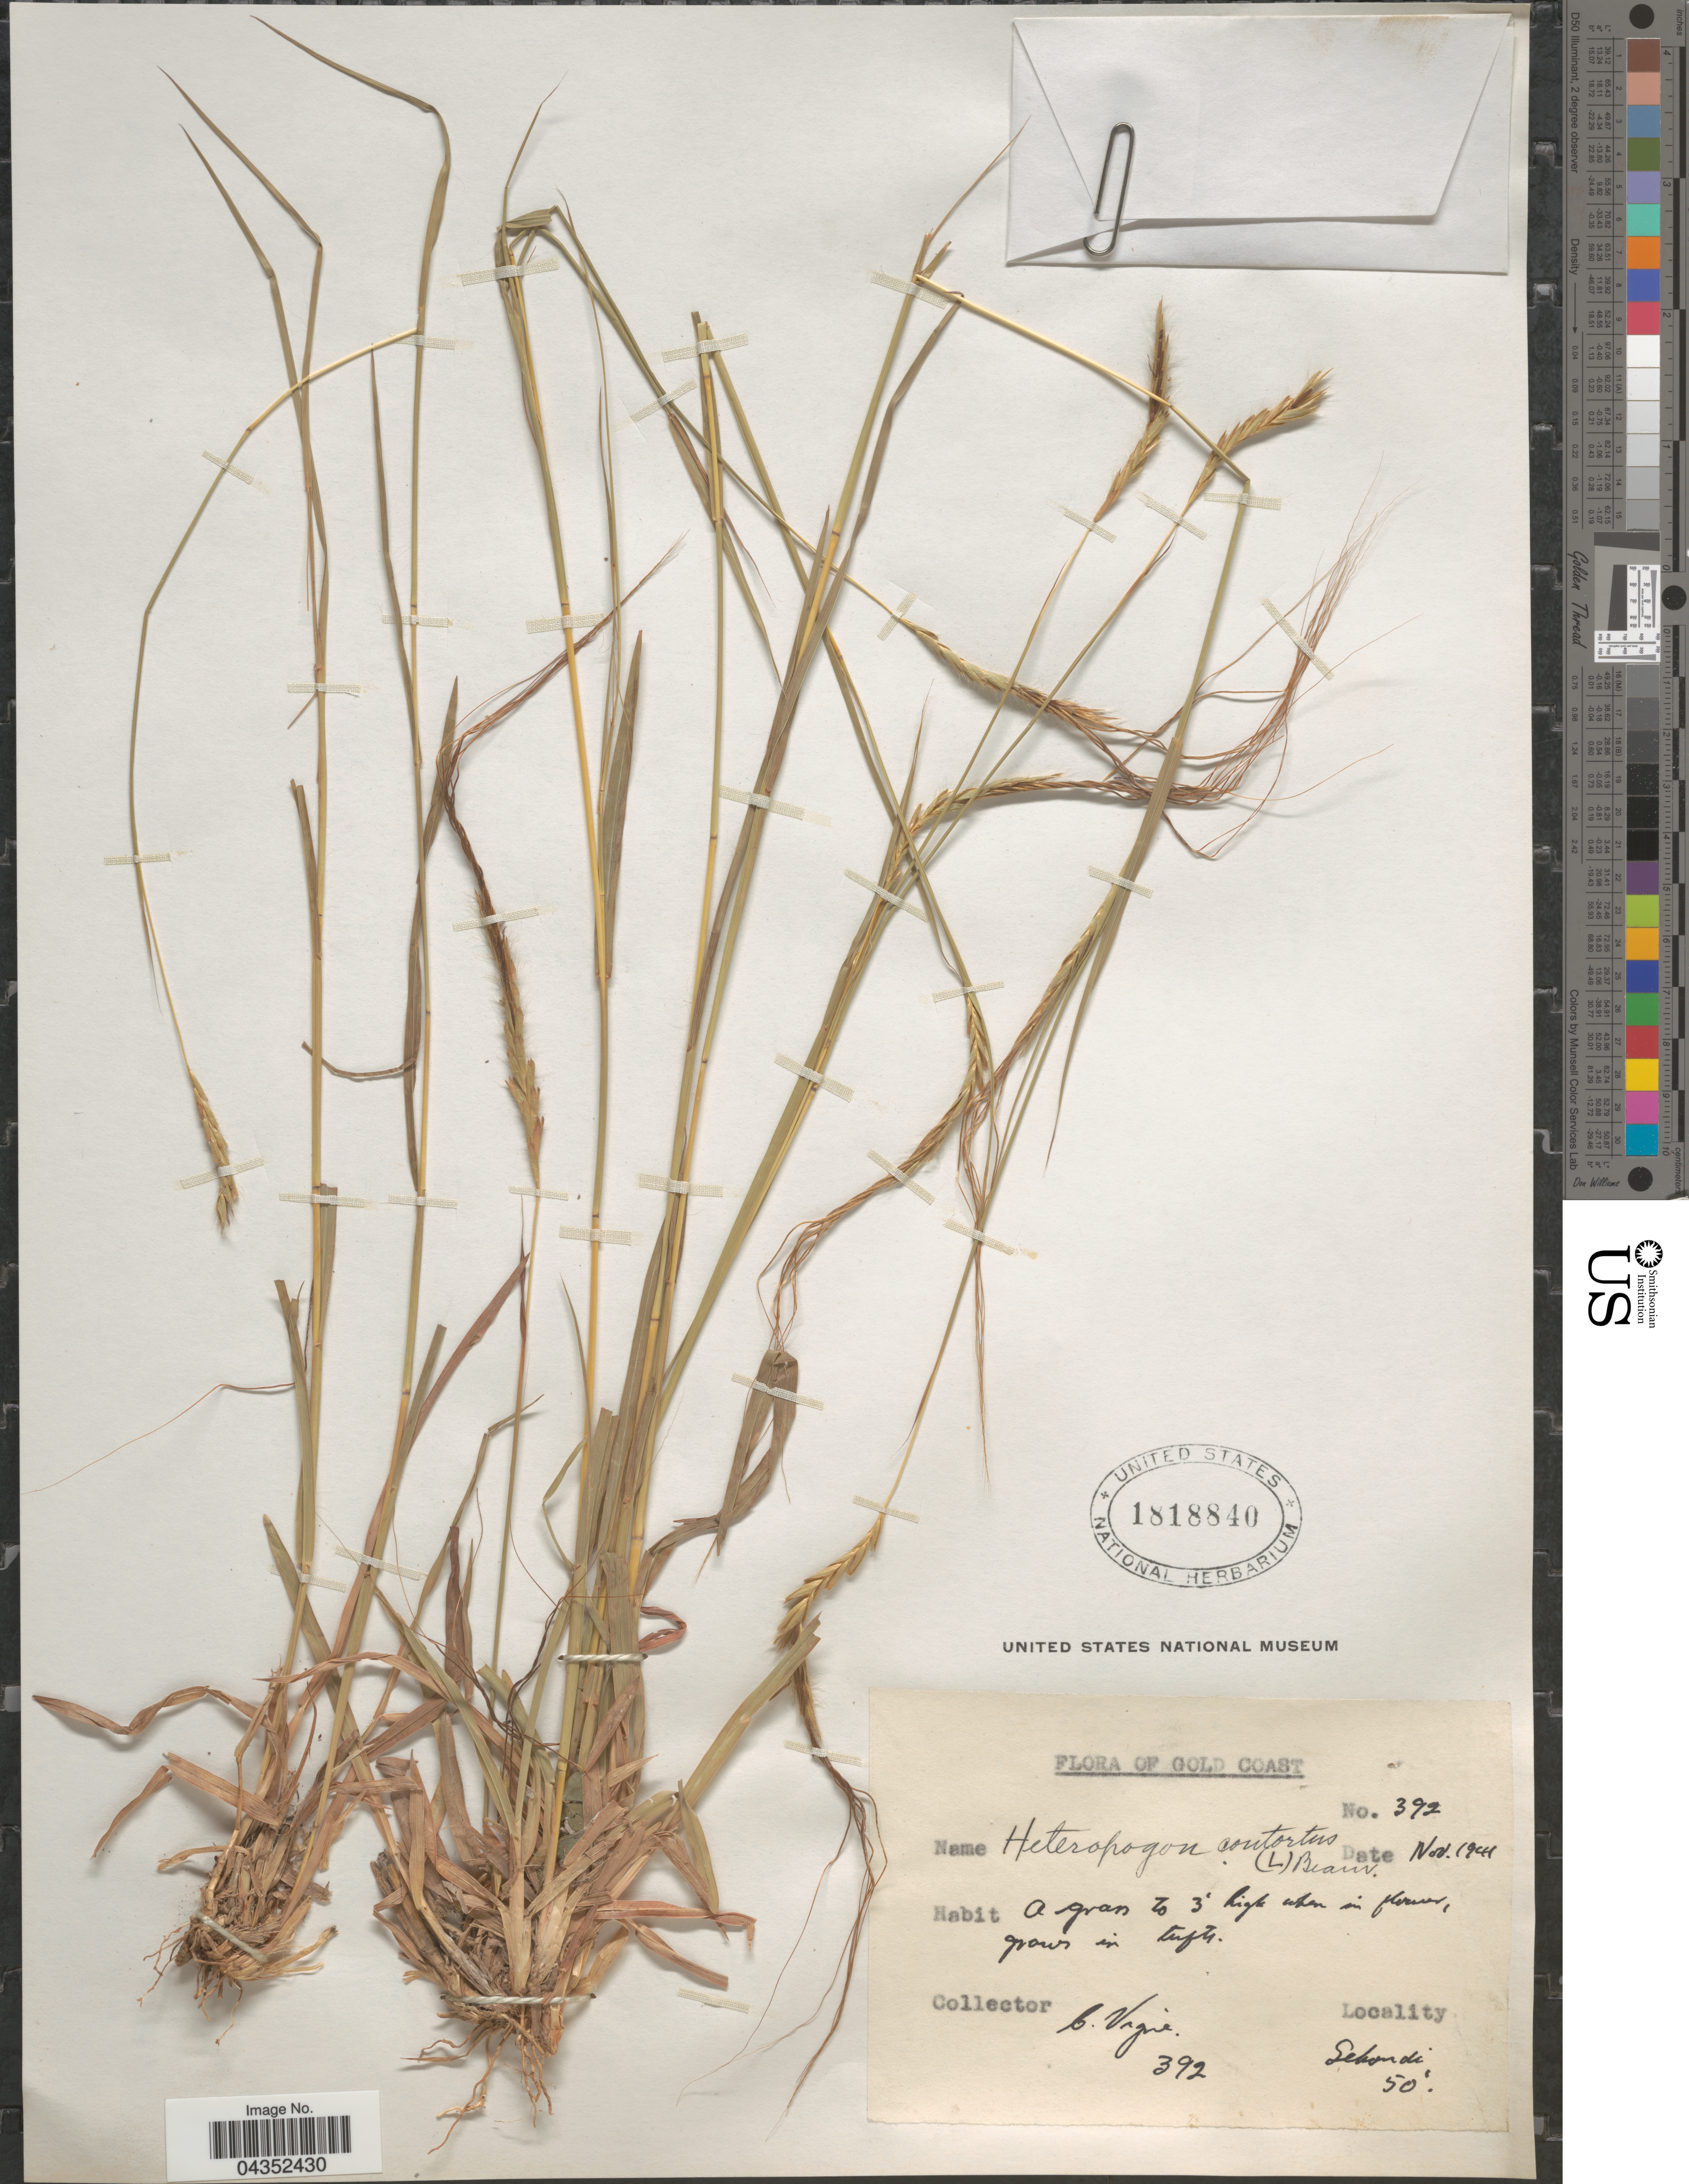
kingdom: Plantae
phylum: Tracheophyta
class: Liliopsida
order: Poales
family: Poaceae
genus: Heteropogon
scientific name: Heteropogon contortus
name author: (L.) P. Beauv. ex Roem. & Schult.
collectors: C. Vigne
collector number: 392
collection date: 1944-11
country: Ghana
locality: Gold Coast. Sekondie.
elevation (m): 15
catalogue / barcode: US 1818840